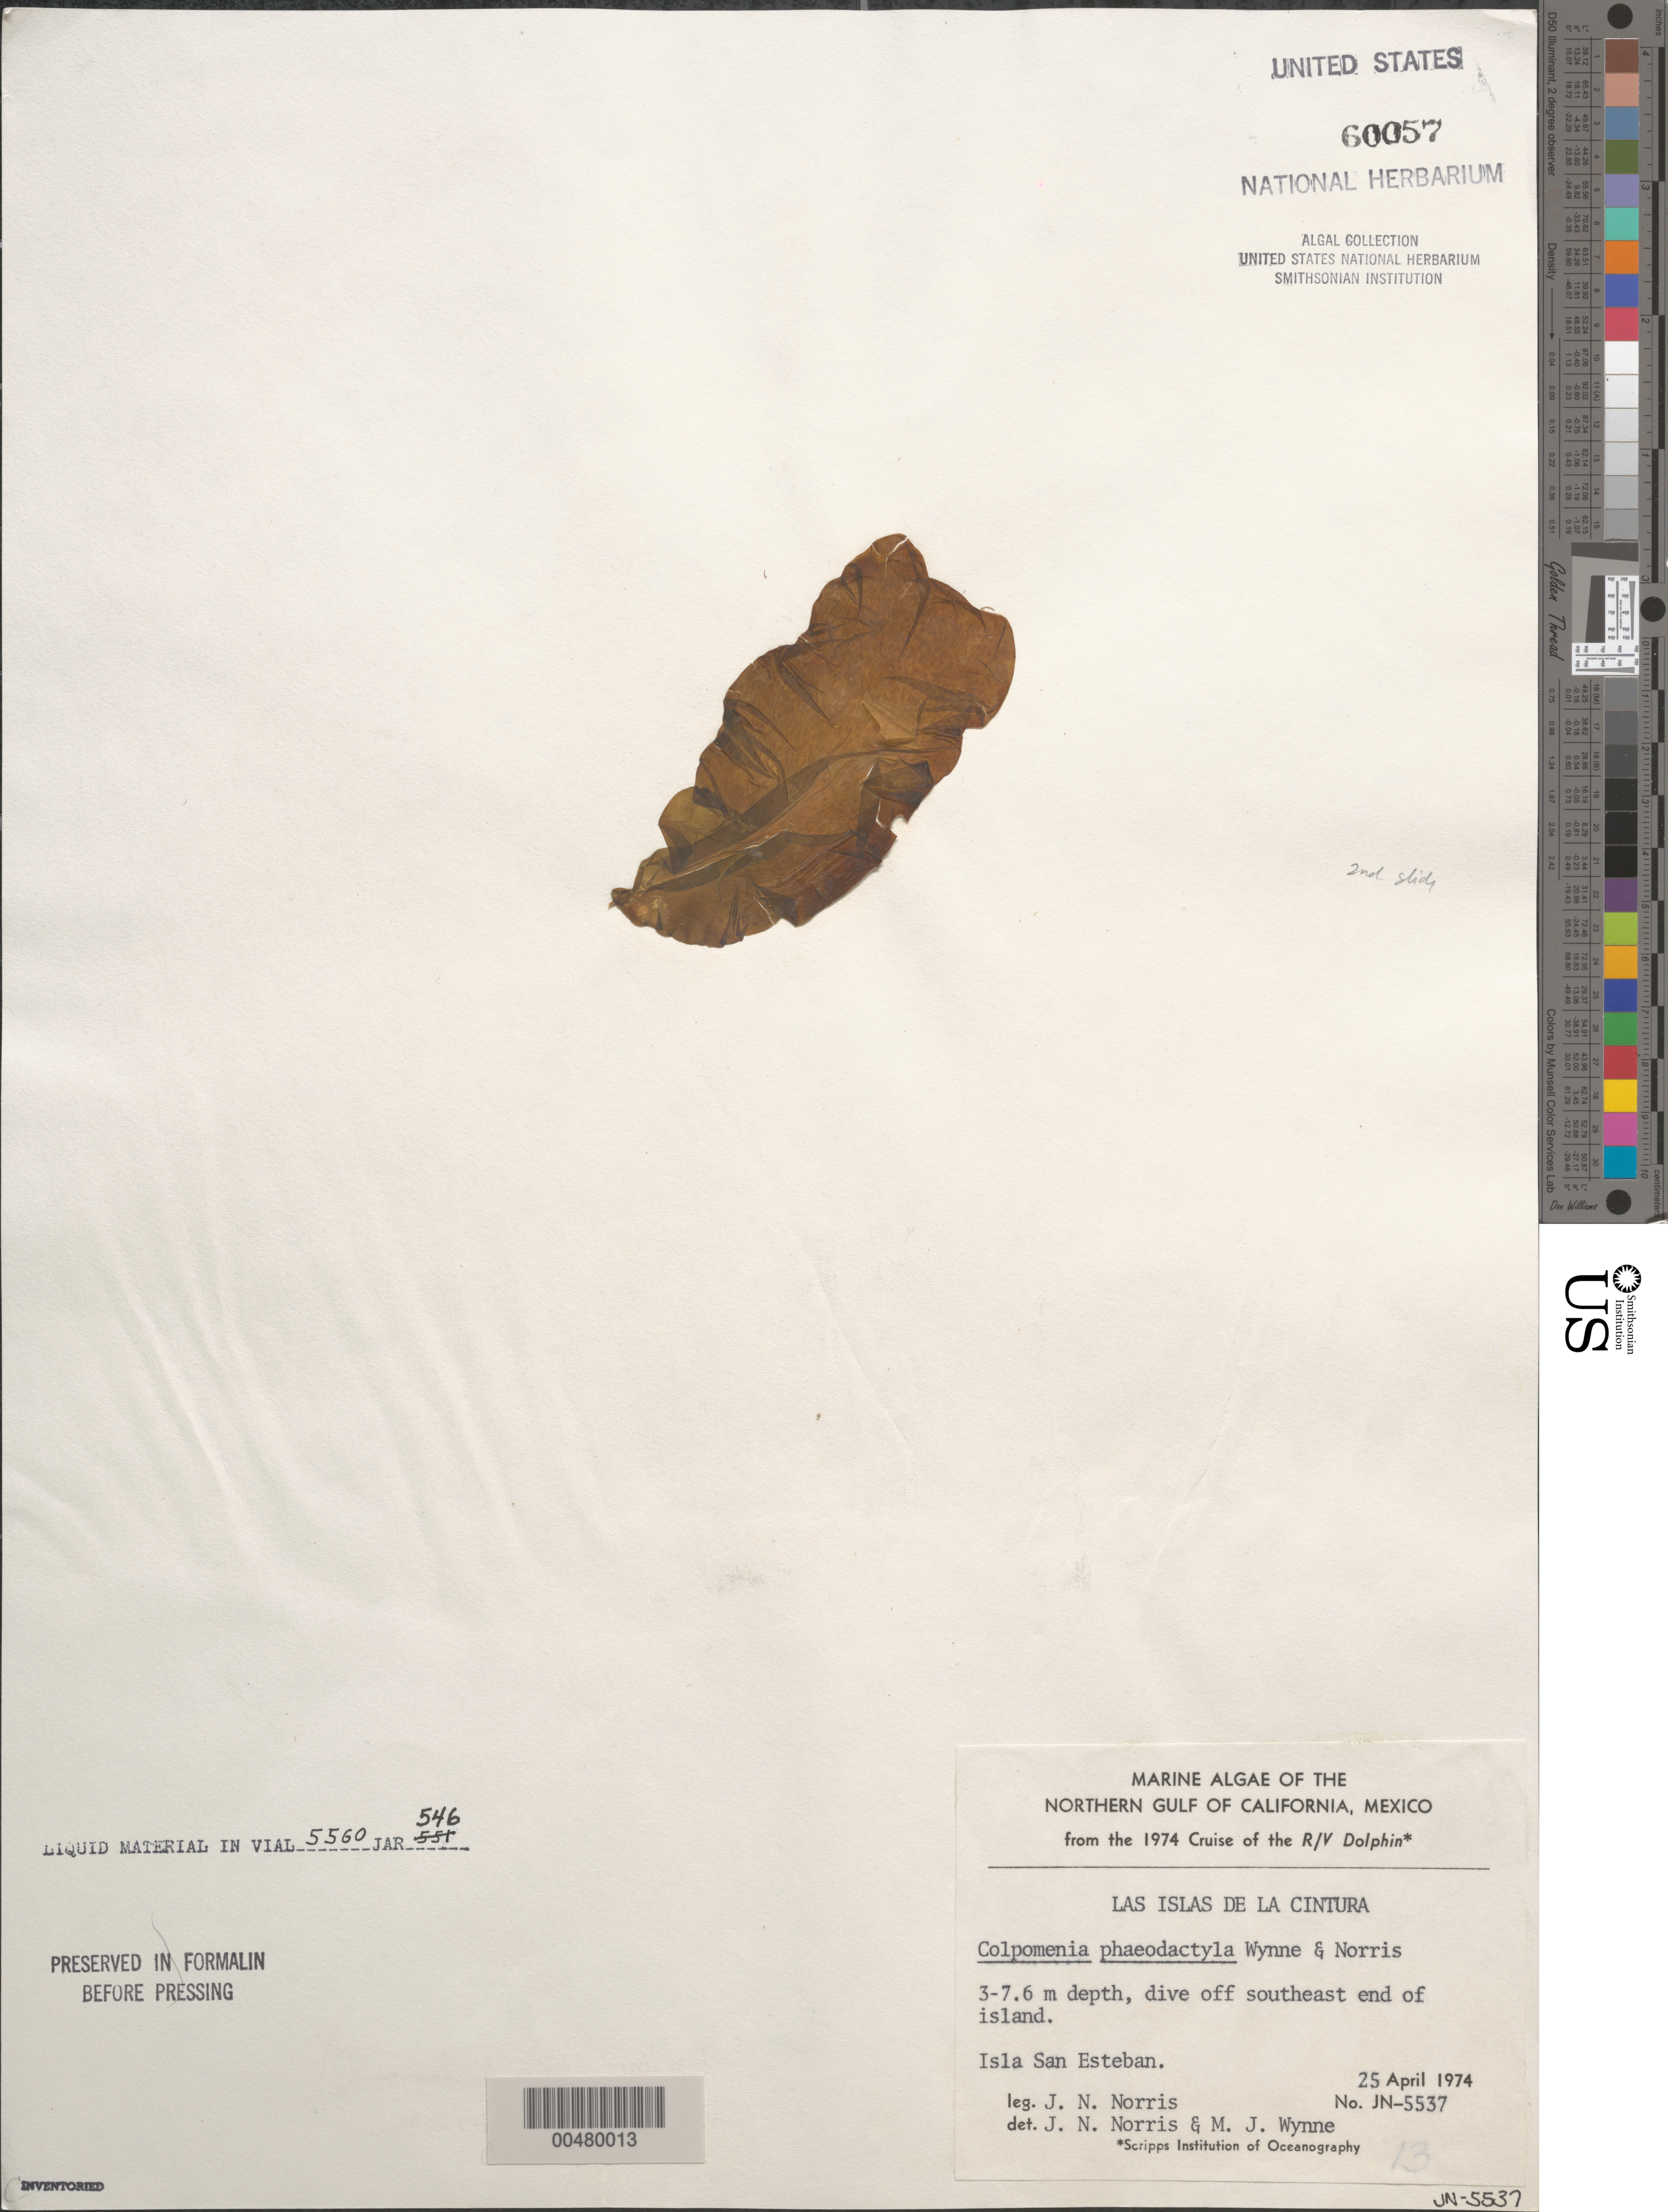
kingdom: Chromista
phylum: Ochrophyta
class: Phaeophyceae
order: Scytosiphonales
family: Scytosiphonaceae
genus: Dactylosiphon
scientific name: Dactylosiphon durvillei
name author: (Bory) Santiañez et al.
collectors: J. N. Norris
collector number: JN-5537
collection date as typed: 25 Apr 1974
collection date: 1974-04-25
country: Mexico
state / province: Sonora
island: Isla San Esteban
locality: Off Isla San Esteban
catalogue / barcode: US 60057